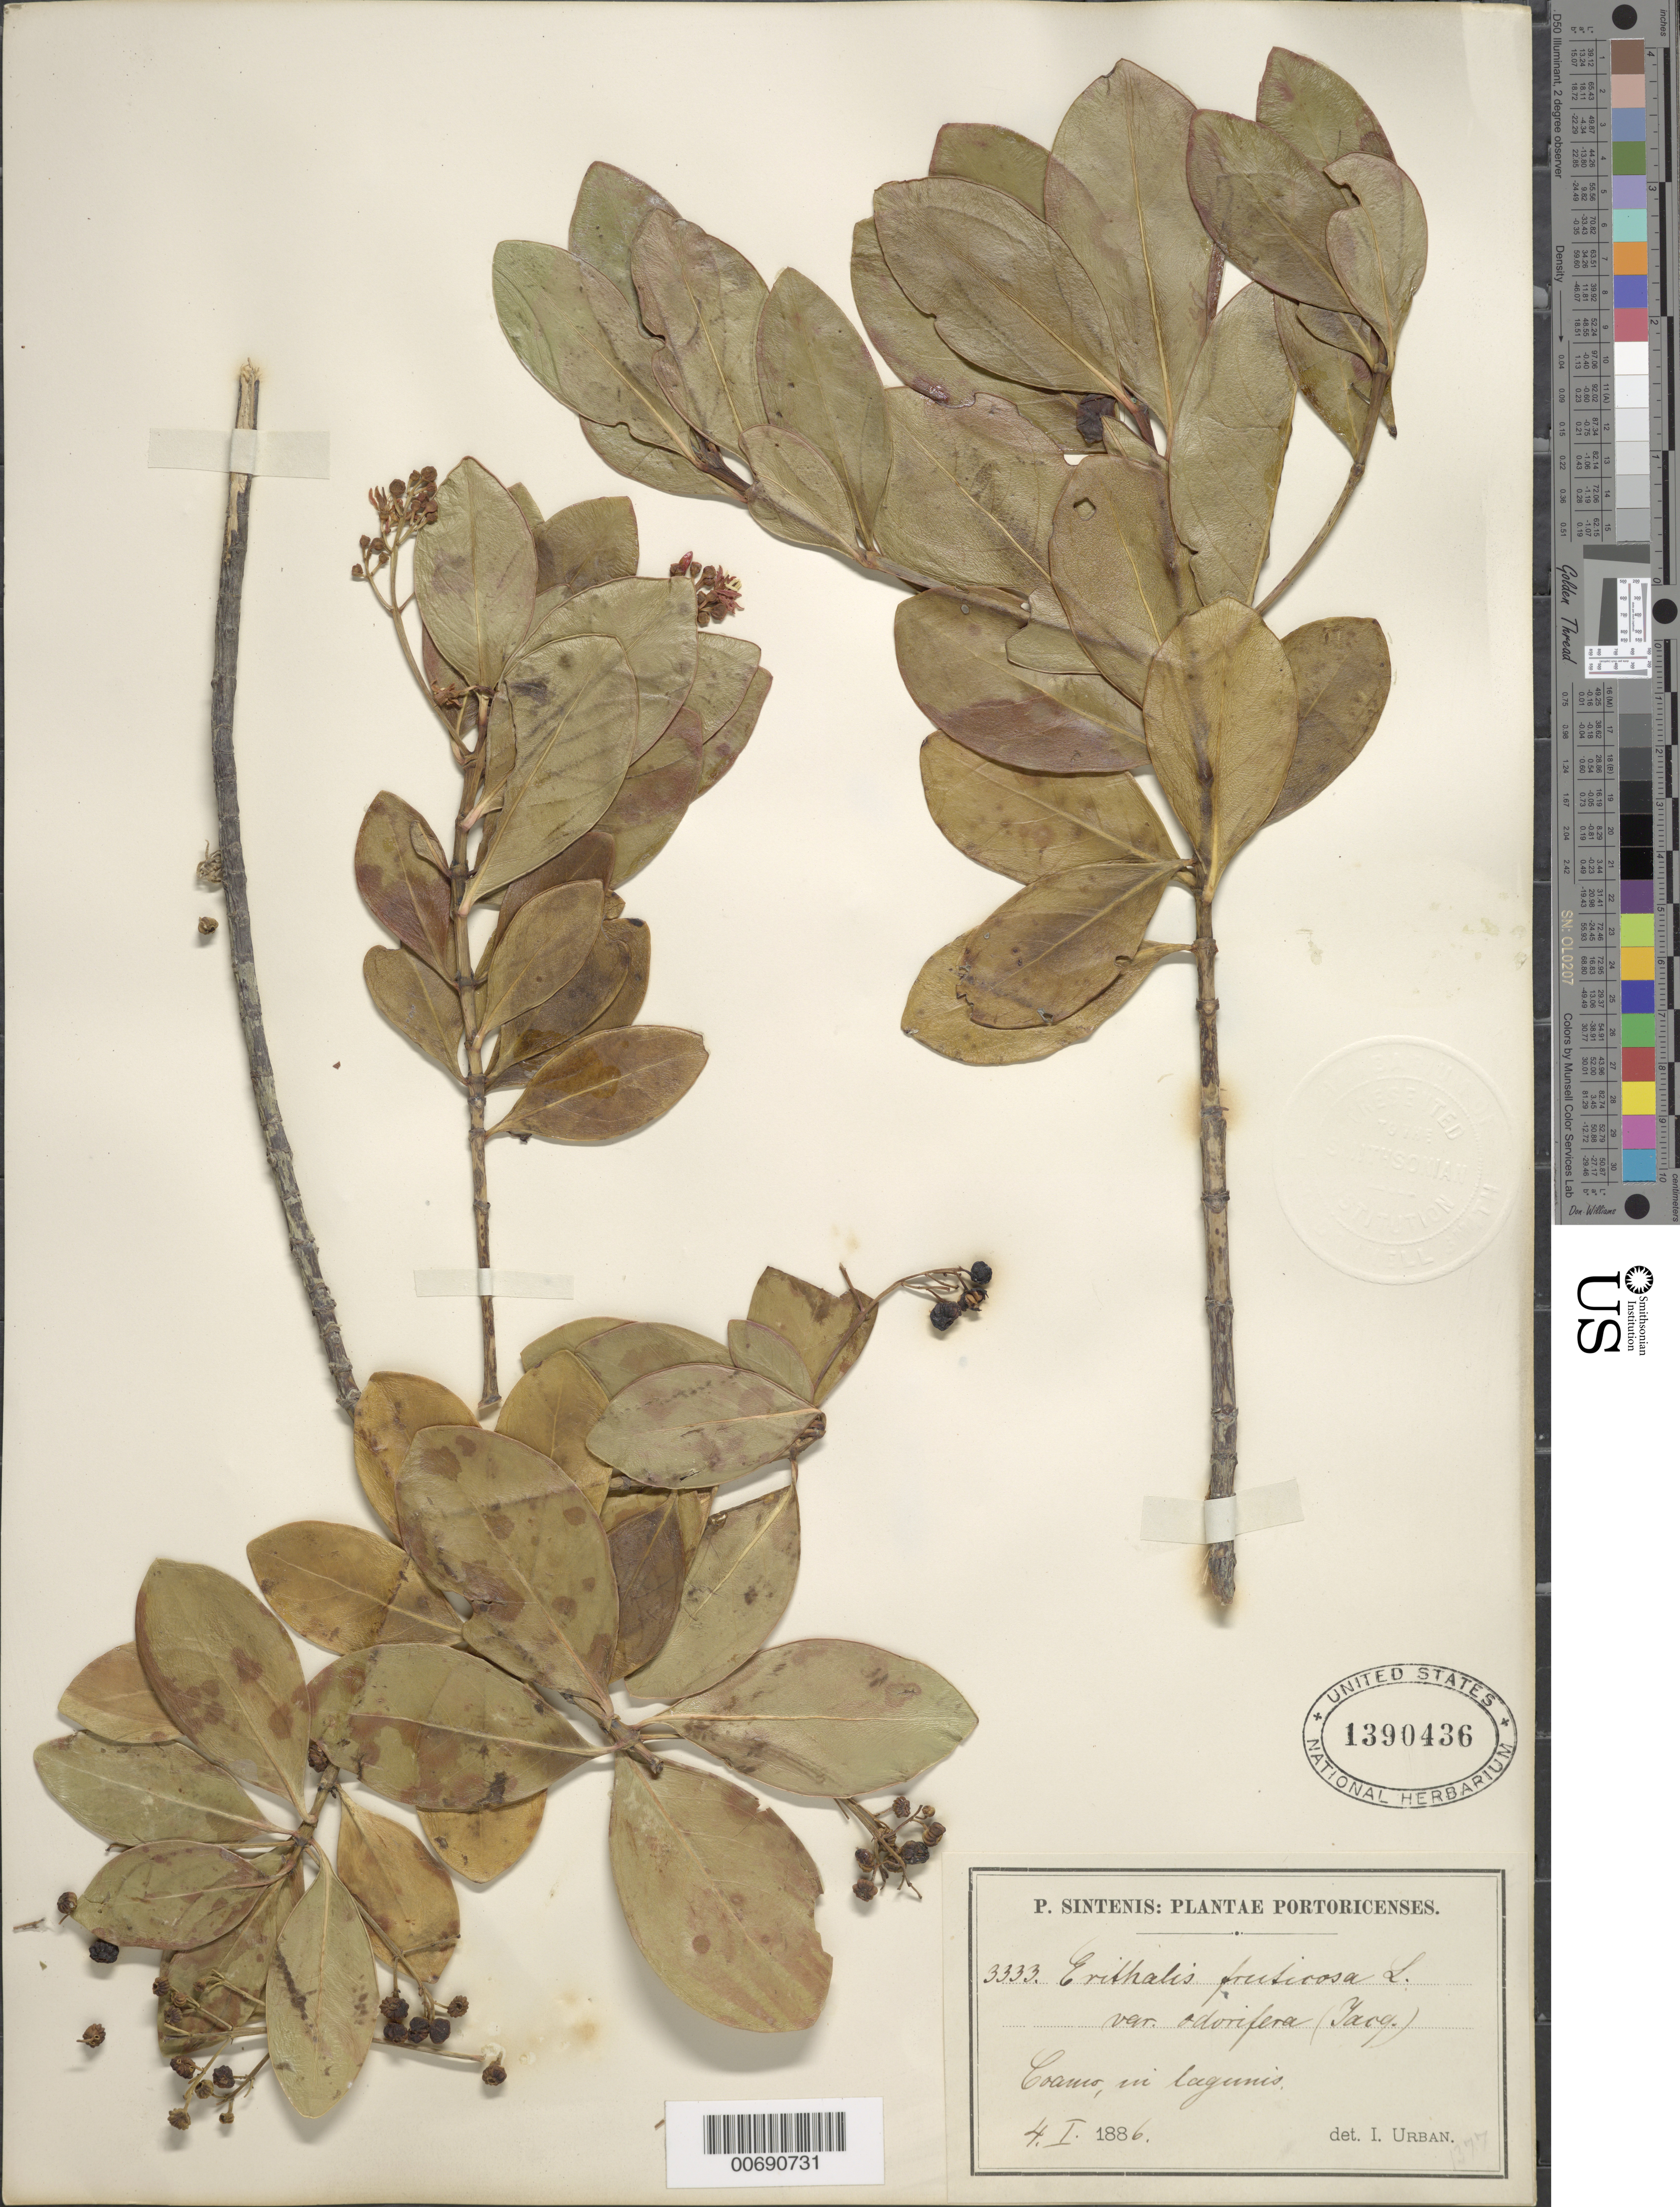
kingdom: Plantae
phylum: Tracheophyta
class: Magnoliopsida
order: Gentianales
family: Rubiaceae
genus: Erithalis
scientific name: Erithalis fruticosa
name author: L.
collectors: P. Sintenis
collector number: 3333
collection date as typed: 04 Jan 1886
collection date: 1886-01-04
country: Puerto Rico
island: Greater Antilles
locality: Coamo.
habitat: in lagunis.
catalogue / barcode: US 1390436